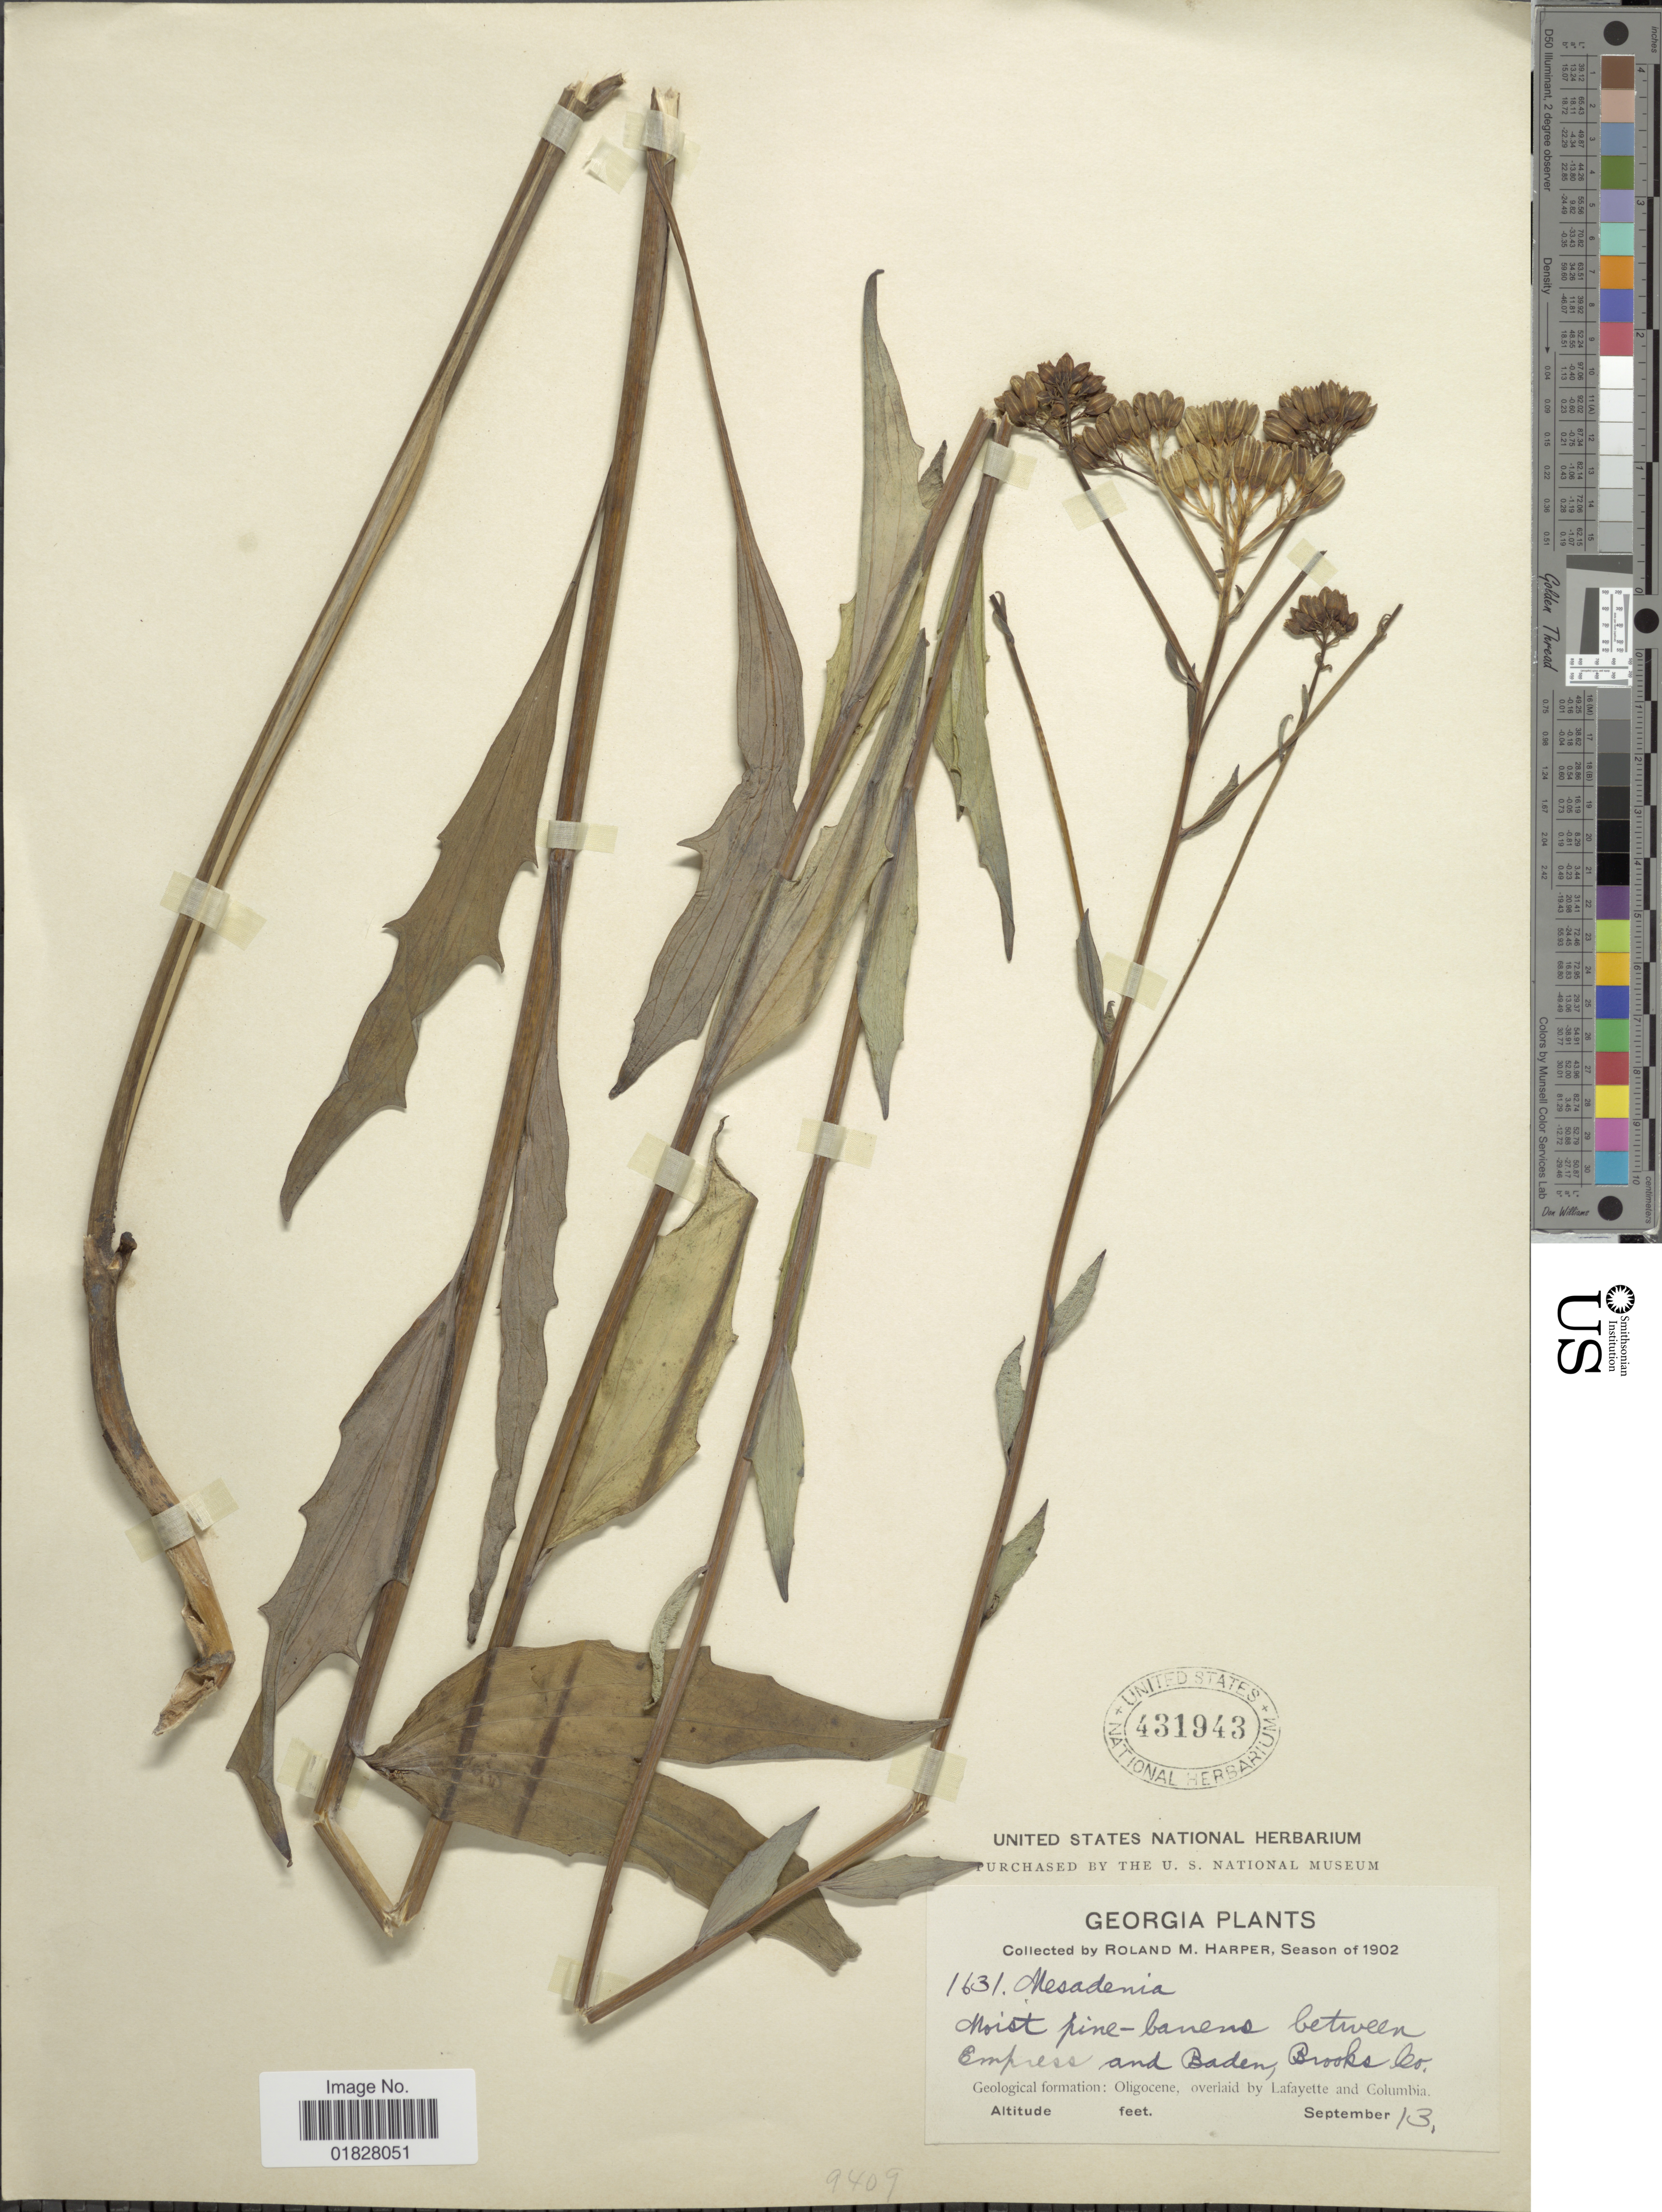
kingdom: Plantae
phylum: Tracheophyta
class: Magnoliopsida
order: Asterales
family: Asteraceae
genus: Arnoglossum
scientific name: Arnoglossum ovatum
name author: (Walter) H. Rob.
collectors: R. M. Harper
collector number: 1631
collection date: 1902-09-13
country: United States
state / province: Georgia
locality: Moist pine-barrens between Empress and Baden, Brooks Co. Geological formation: Oligocene, overlaid by Lafayette and Columbia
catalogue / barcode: US 431943